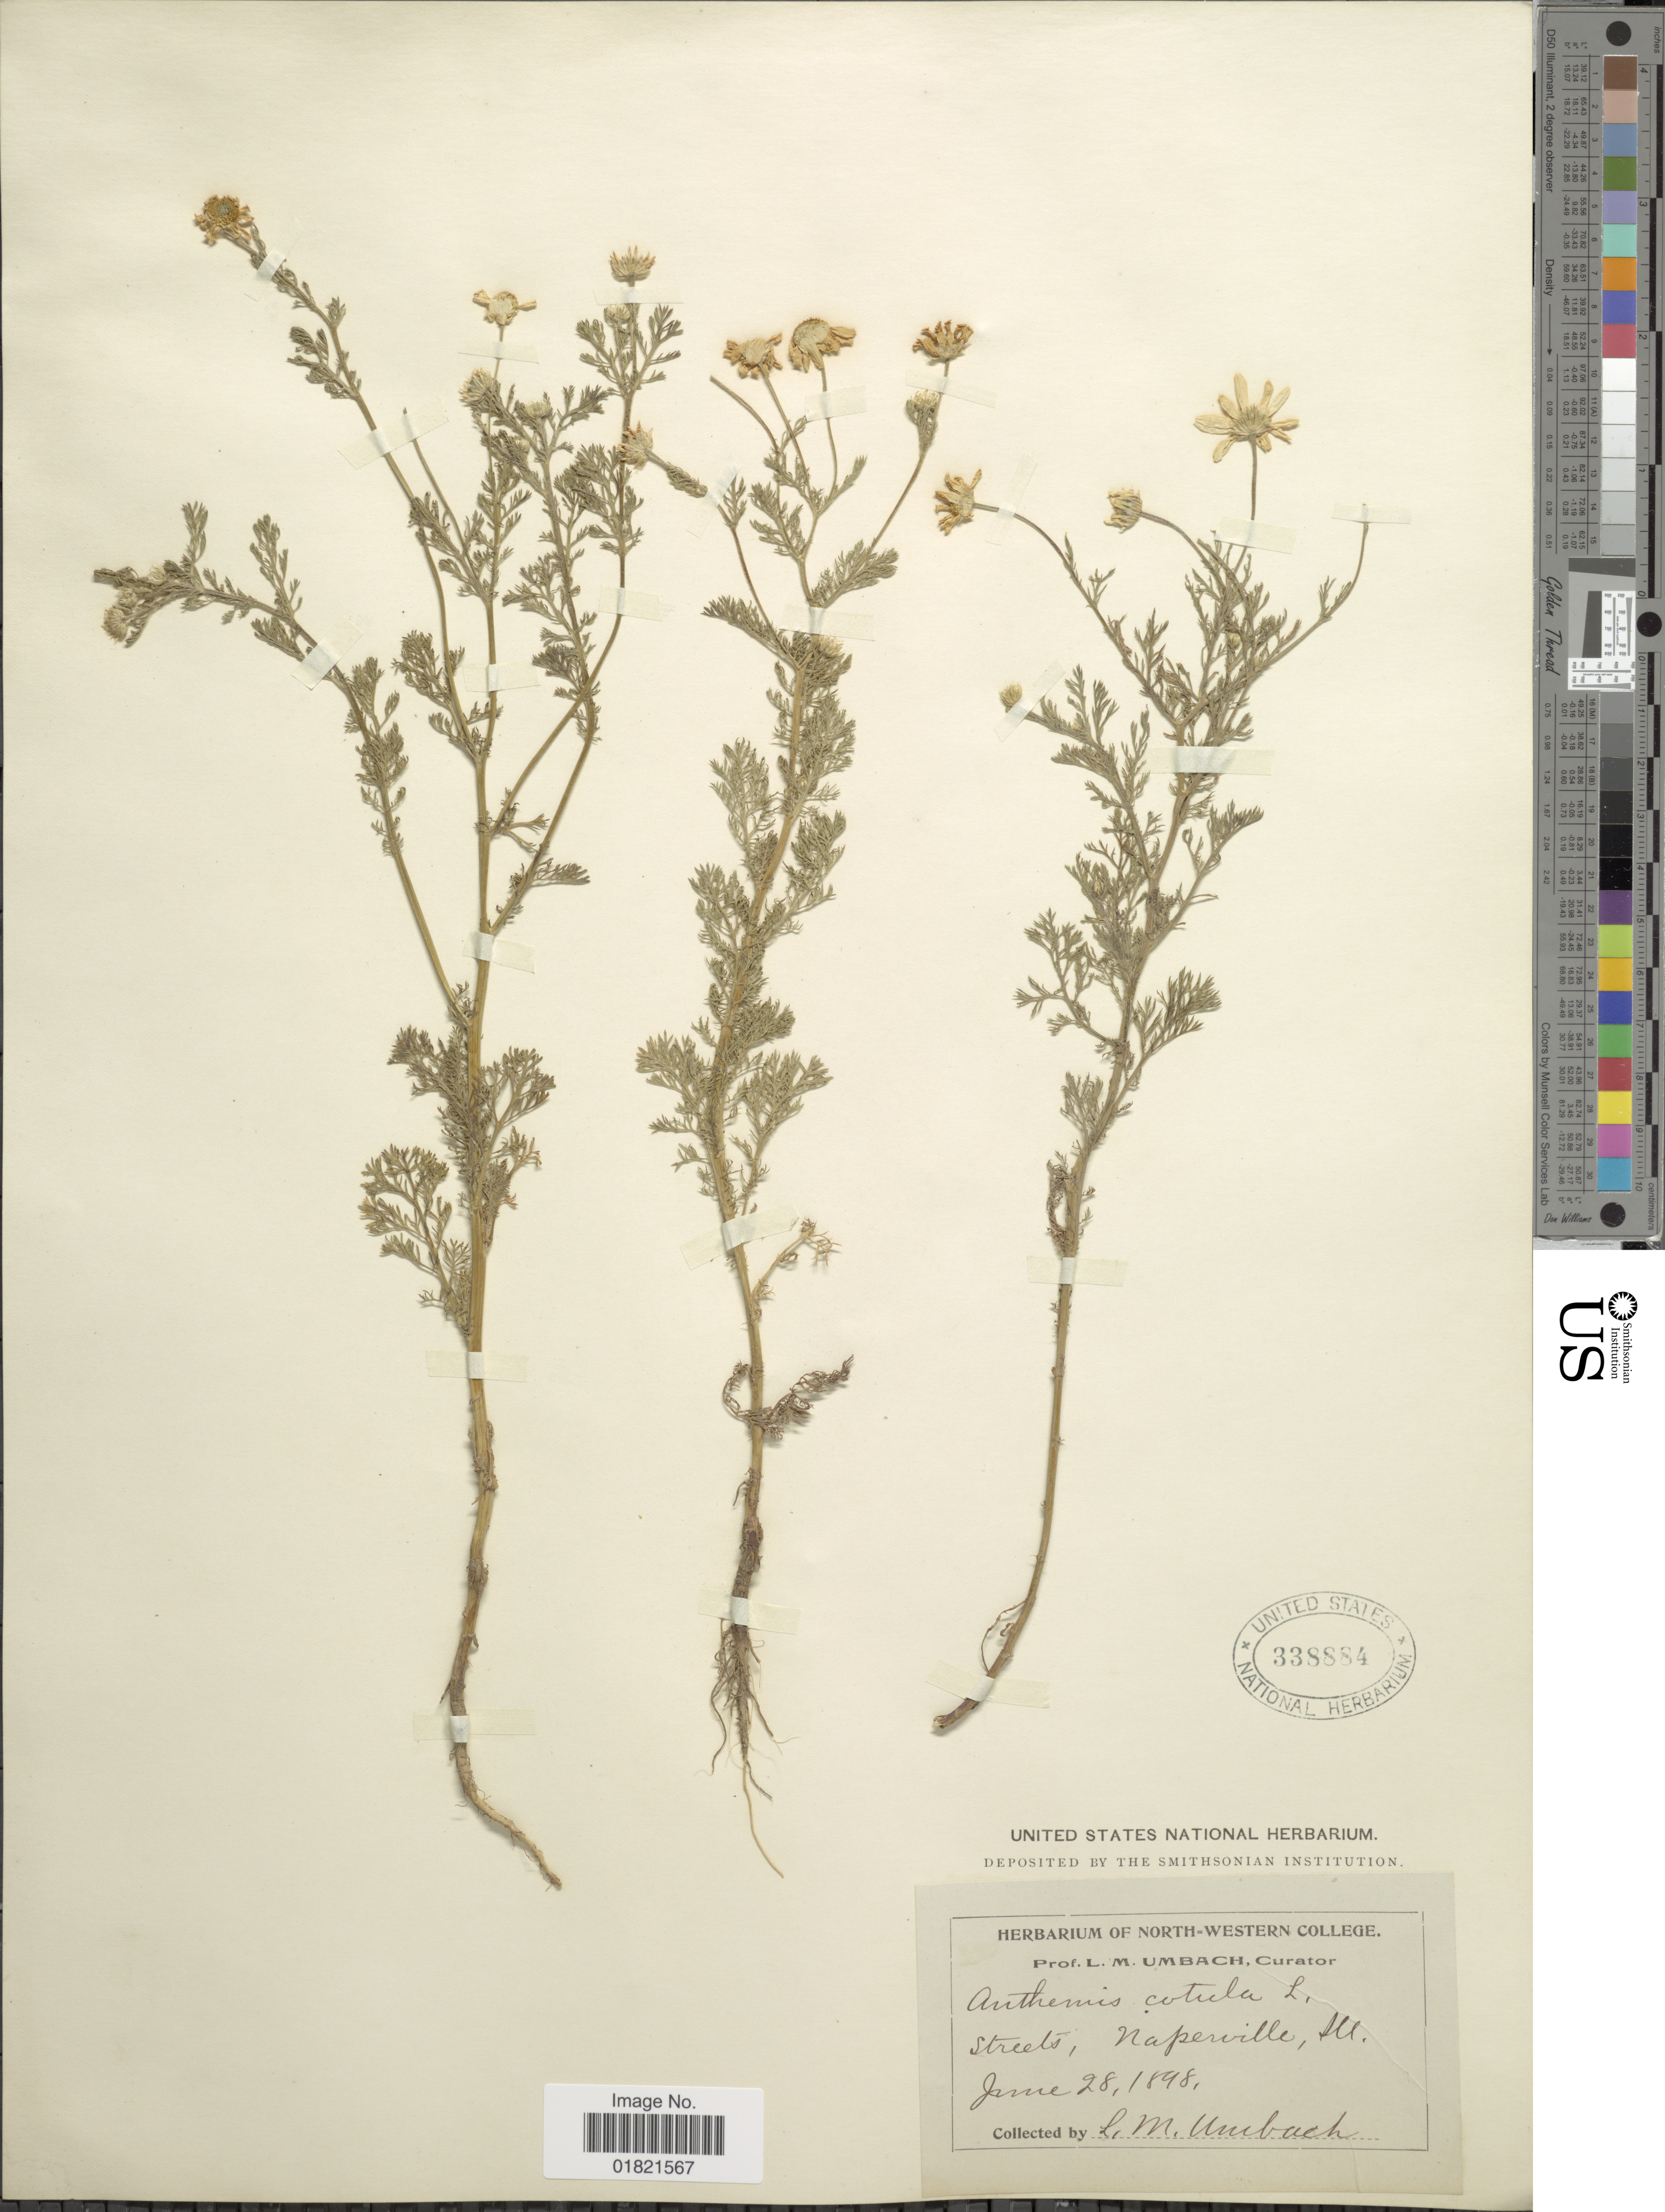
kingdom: Plantae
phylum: Tracheophyta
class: Magnoliopsida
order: Asterales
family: Asteraceae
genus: Anthemis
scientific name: Anthemis cotula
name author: L.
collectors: L. M. Umbach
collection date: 1898-06-28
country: United States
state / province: Illinois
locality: Streets, Naperville, Ill.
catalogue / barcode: US 338884